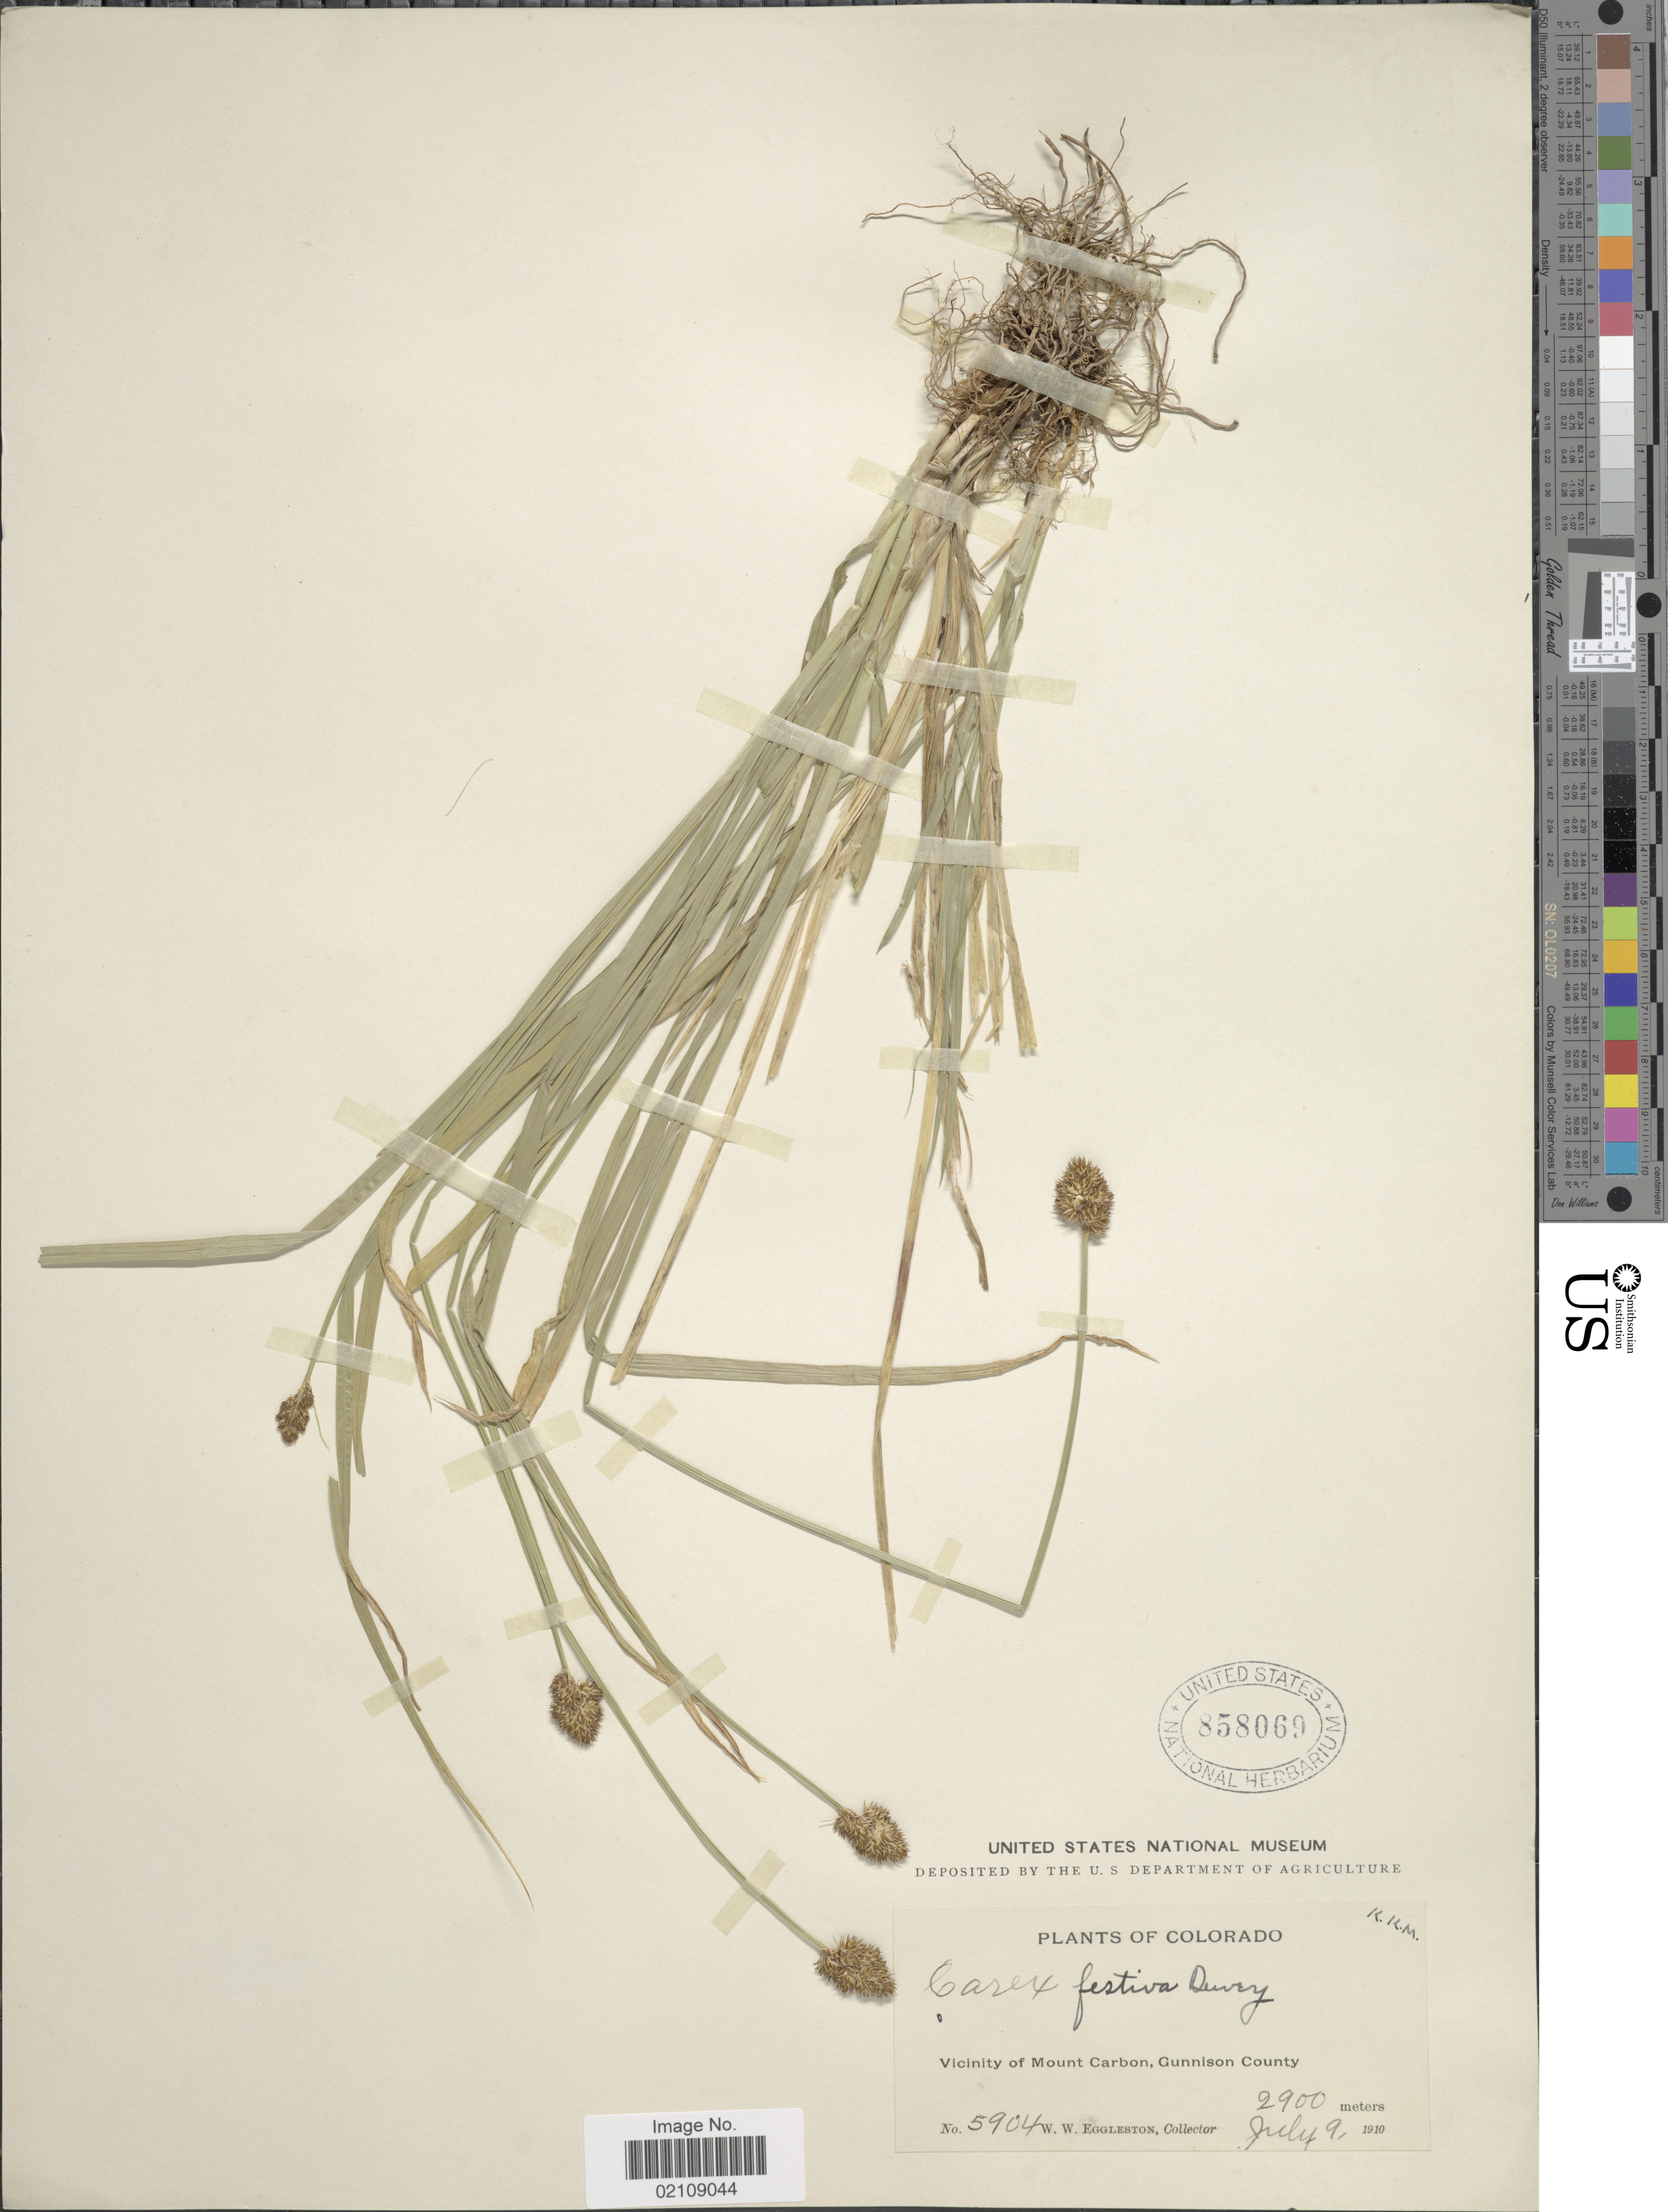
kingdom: Plantae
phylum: Tracheophyta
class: Liliopsida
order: Poales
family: Cyperaceae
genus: Carex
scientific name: Carex microptera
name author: Mack.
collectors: W. W. Eggleston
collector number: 5904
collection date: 1910-07-09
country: United States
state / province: Colorado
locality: Vicinity of Mount Carbon, Gunnison County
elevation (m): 2900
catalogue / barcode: US 858069